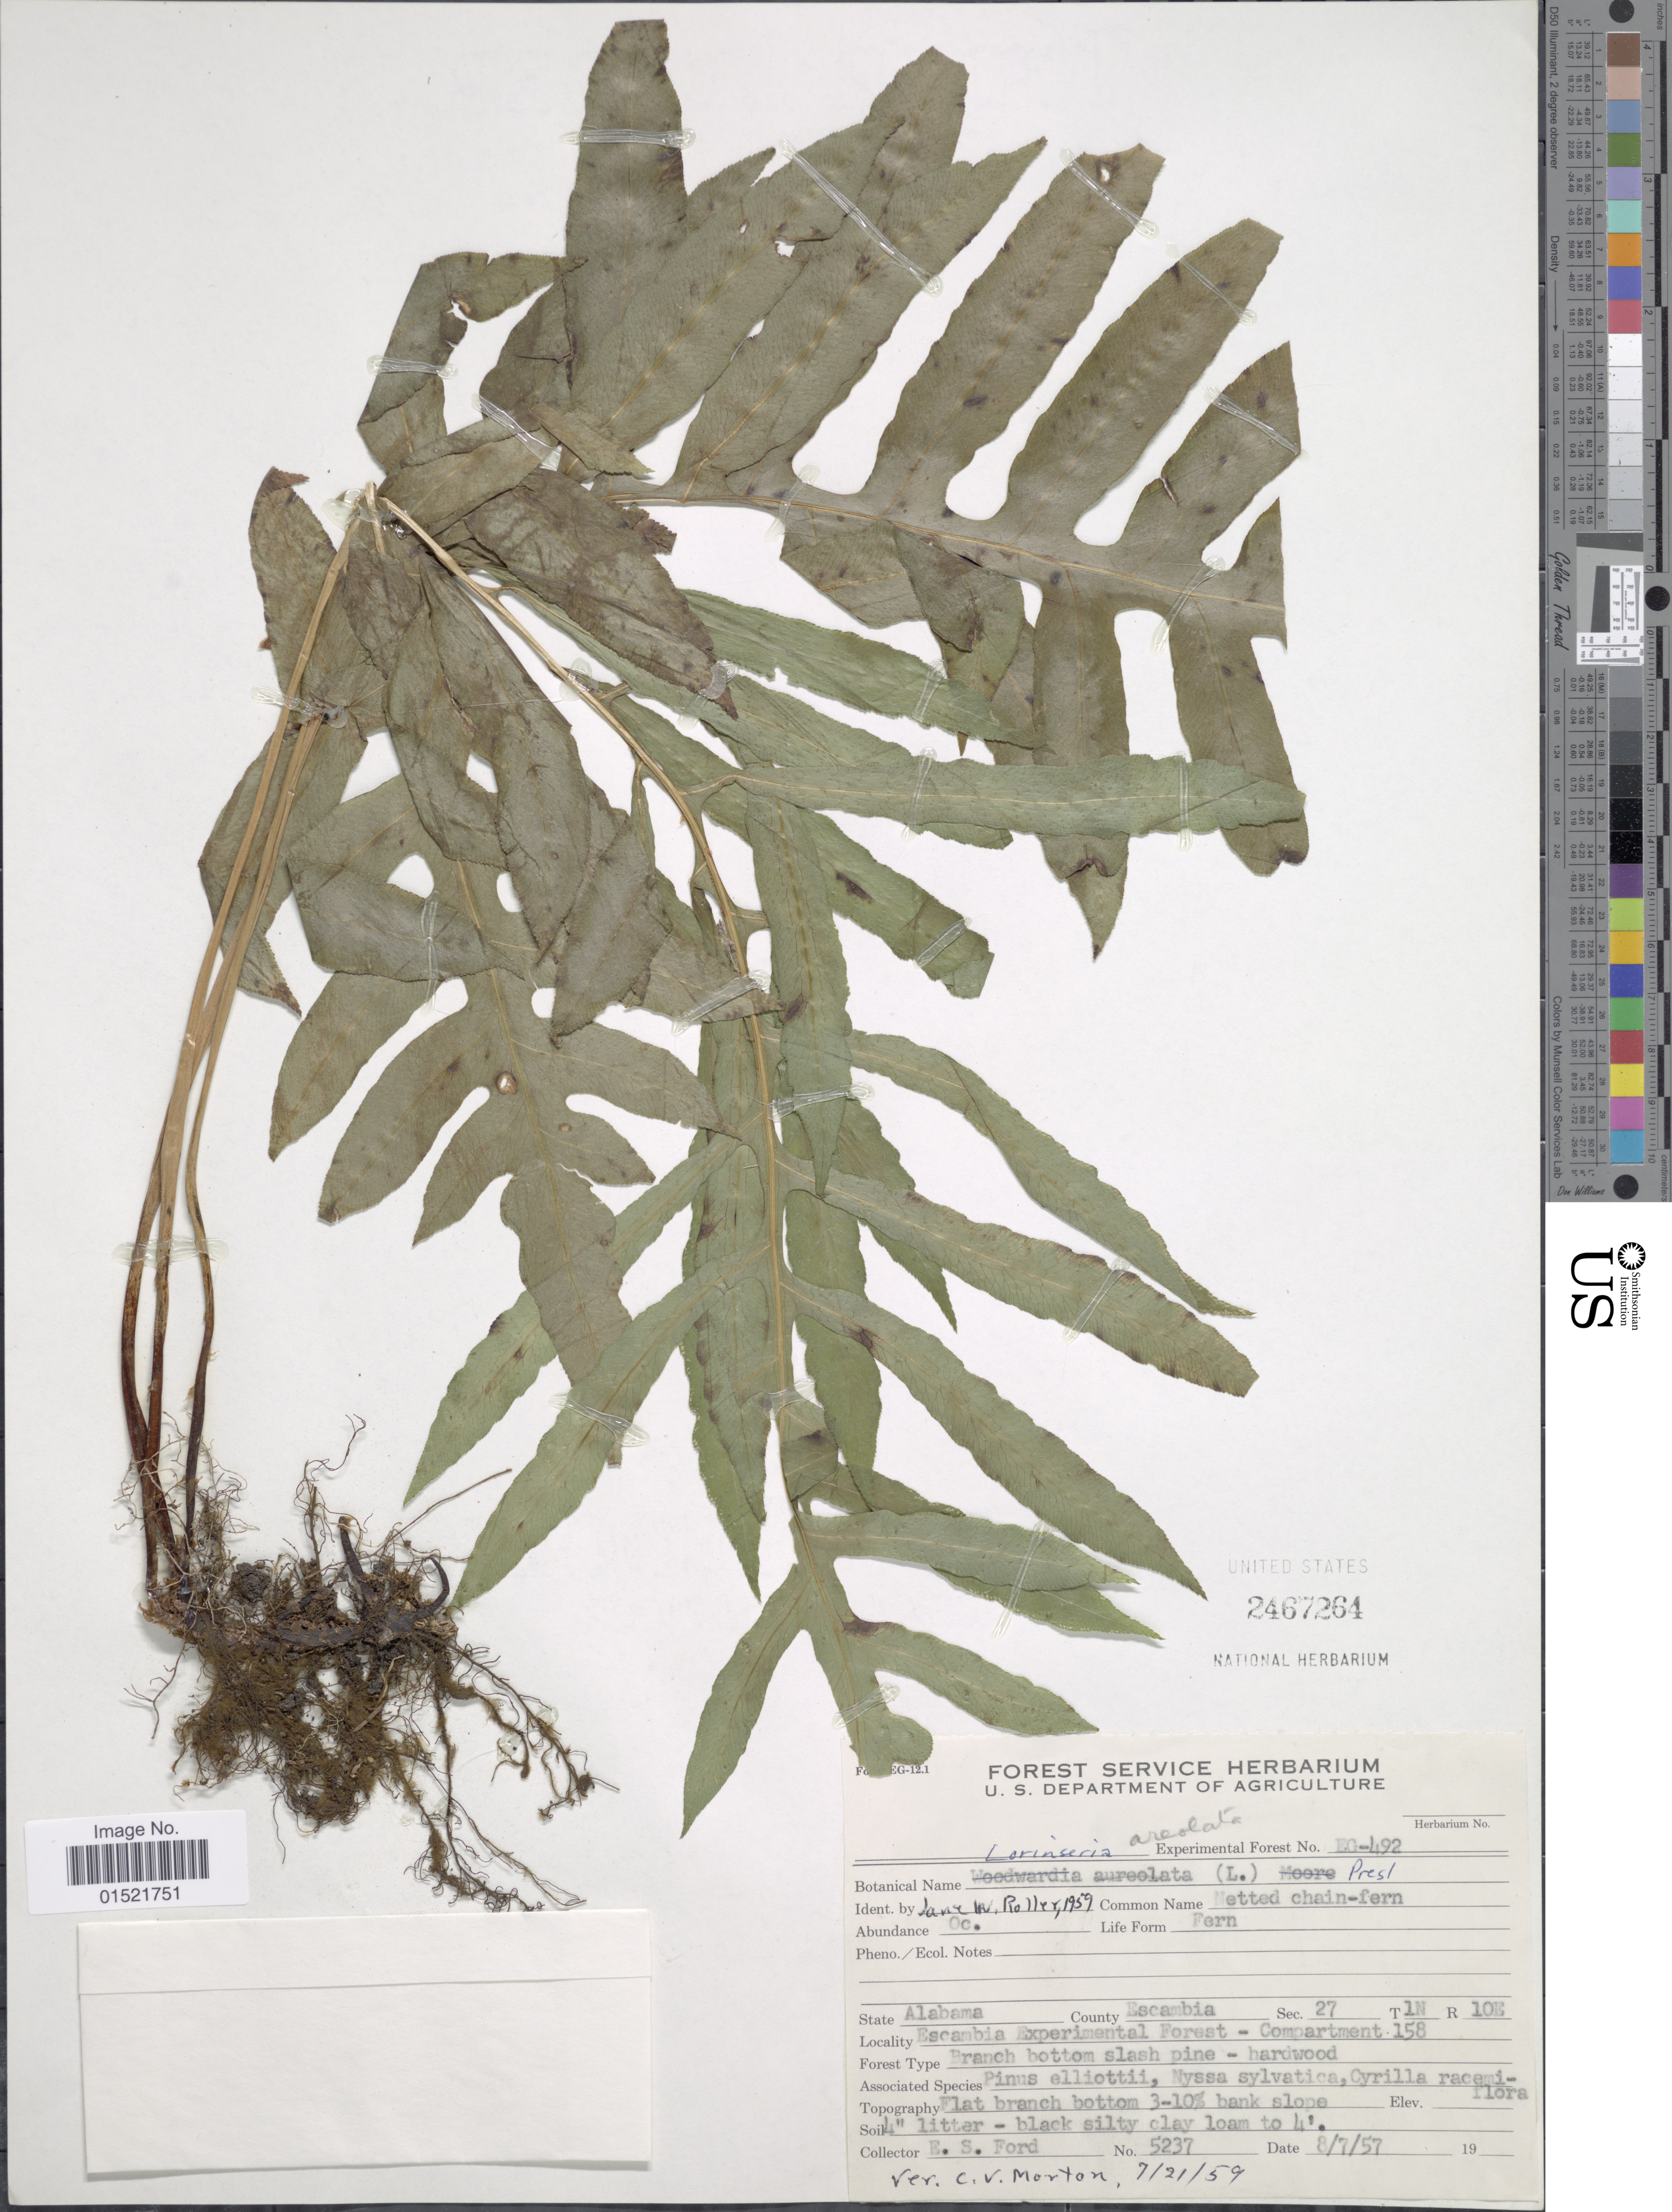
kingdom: Plantae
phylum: Tracheophyta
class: Polypodiopsida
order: Polypodiales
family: Blechnaceae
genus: Woodwardia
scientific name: Woodwardia areolata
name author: (L.) T. Moore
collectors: E. Ford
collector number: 5237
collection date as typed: Transcribed d/m/y: 7/8/57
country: United States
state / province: Alabama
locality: County Escambia, Escambia Experimental Forest-Compartment 158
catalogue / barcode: US 2467364